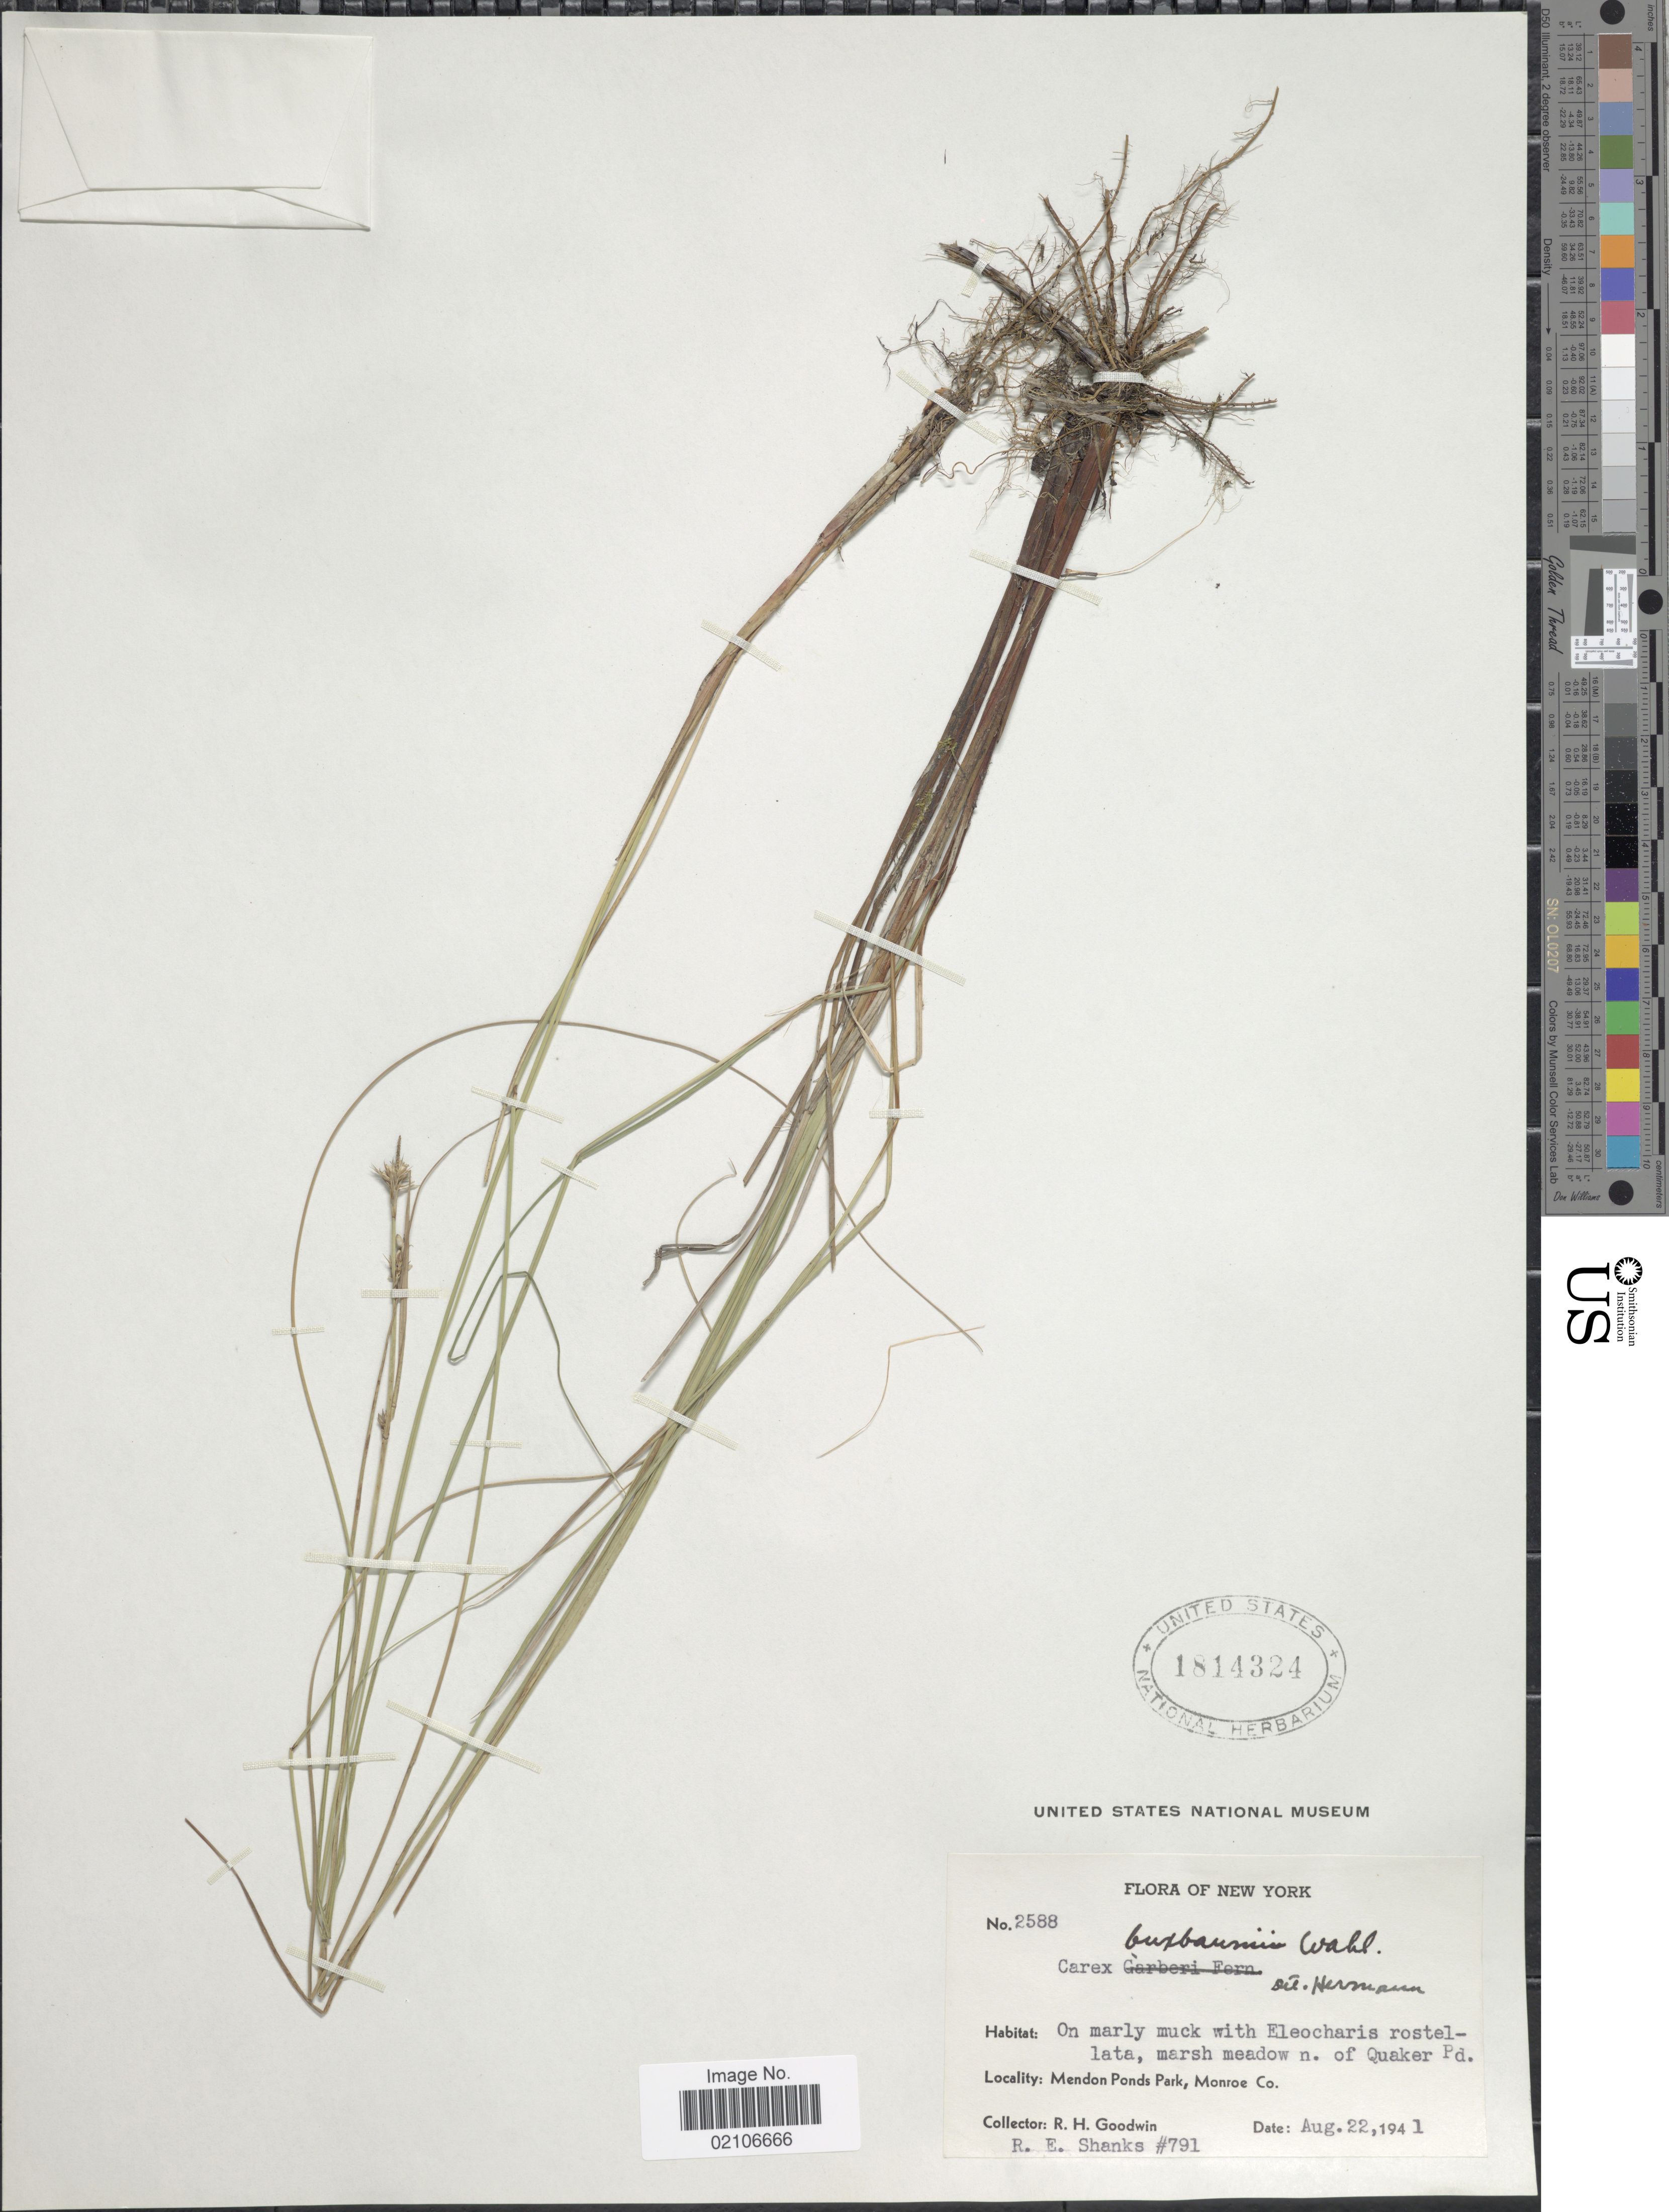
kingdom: Plantae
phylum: Tracheophyta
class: Liliopsida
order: Poales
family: Cyperaceae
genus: Carex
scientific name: Carex buxbaumii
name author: Wahlenb.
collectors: R. Goodwin & R. Shanks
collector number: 791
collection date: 1941-08-22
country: United States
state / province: New York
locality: On marly muck with Eleocharis rostellata, marsh meadow n of Quaker Pd. Mendon Ponds Park, Monroe Co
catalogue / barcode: US 1814324